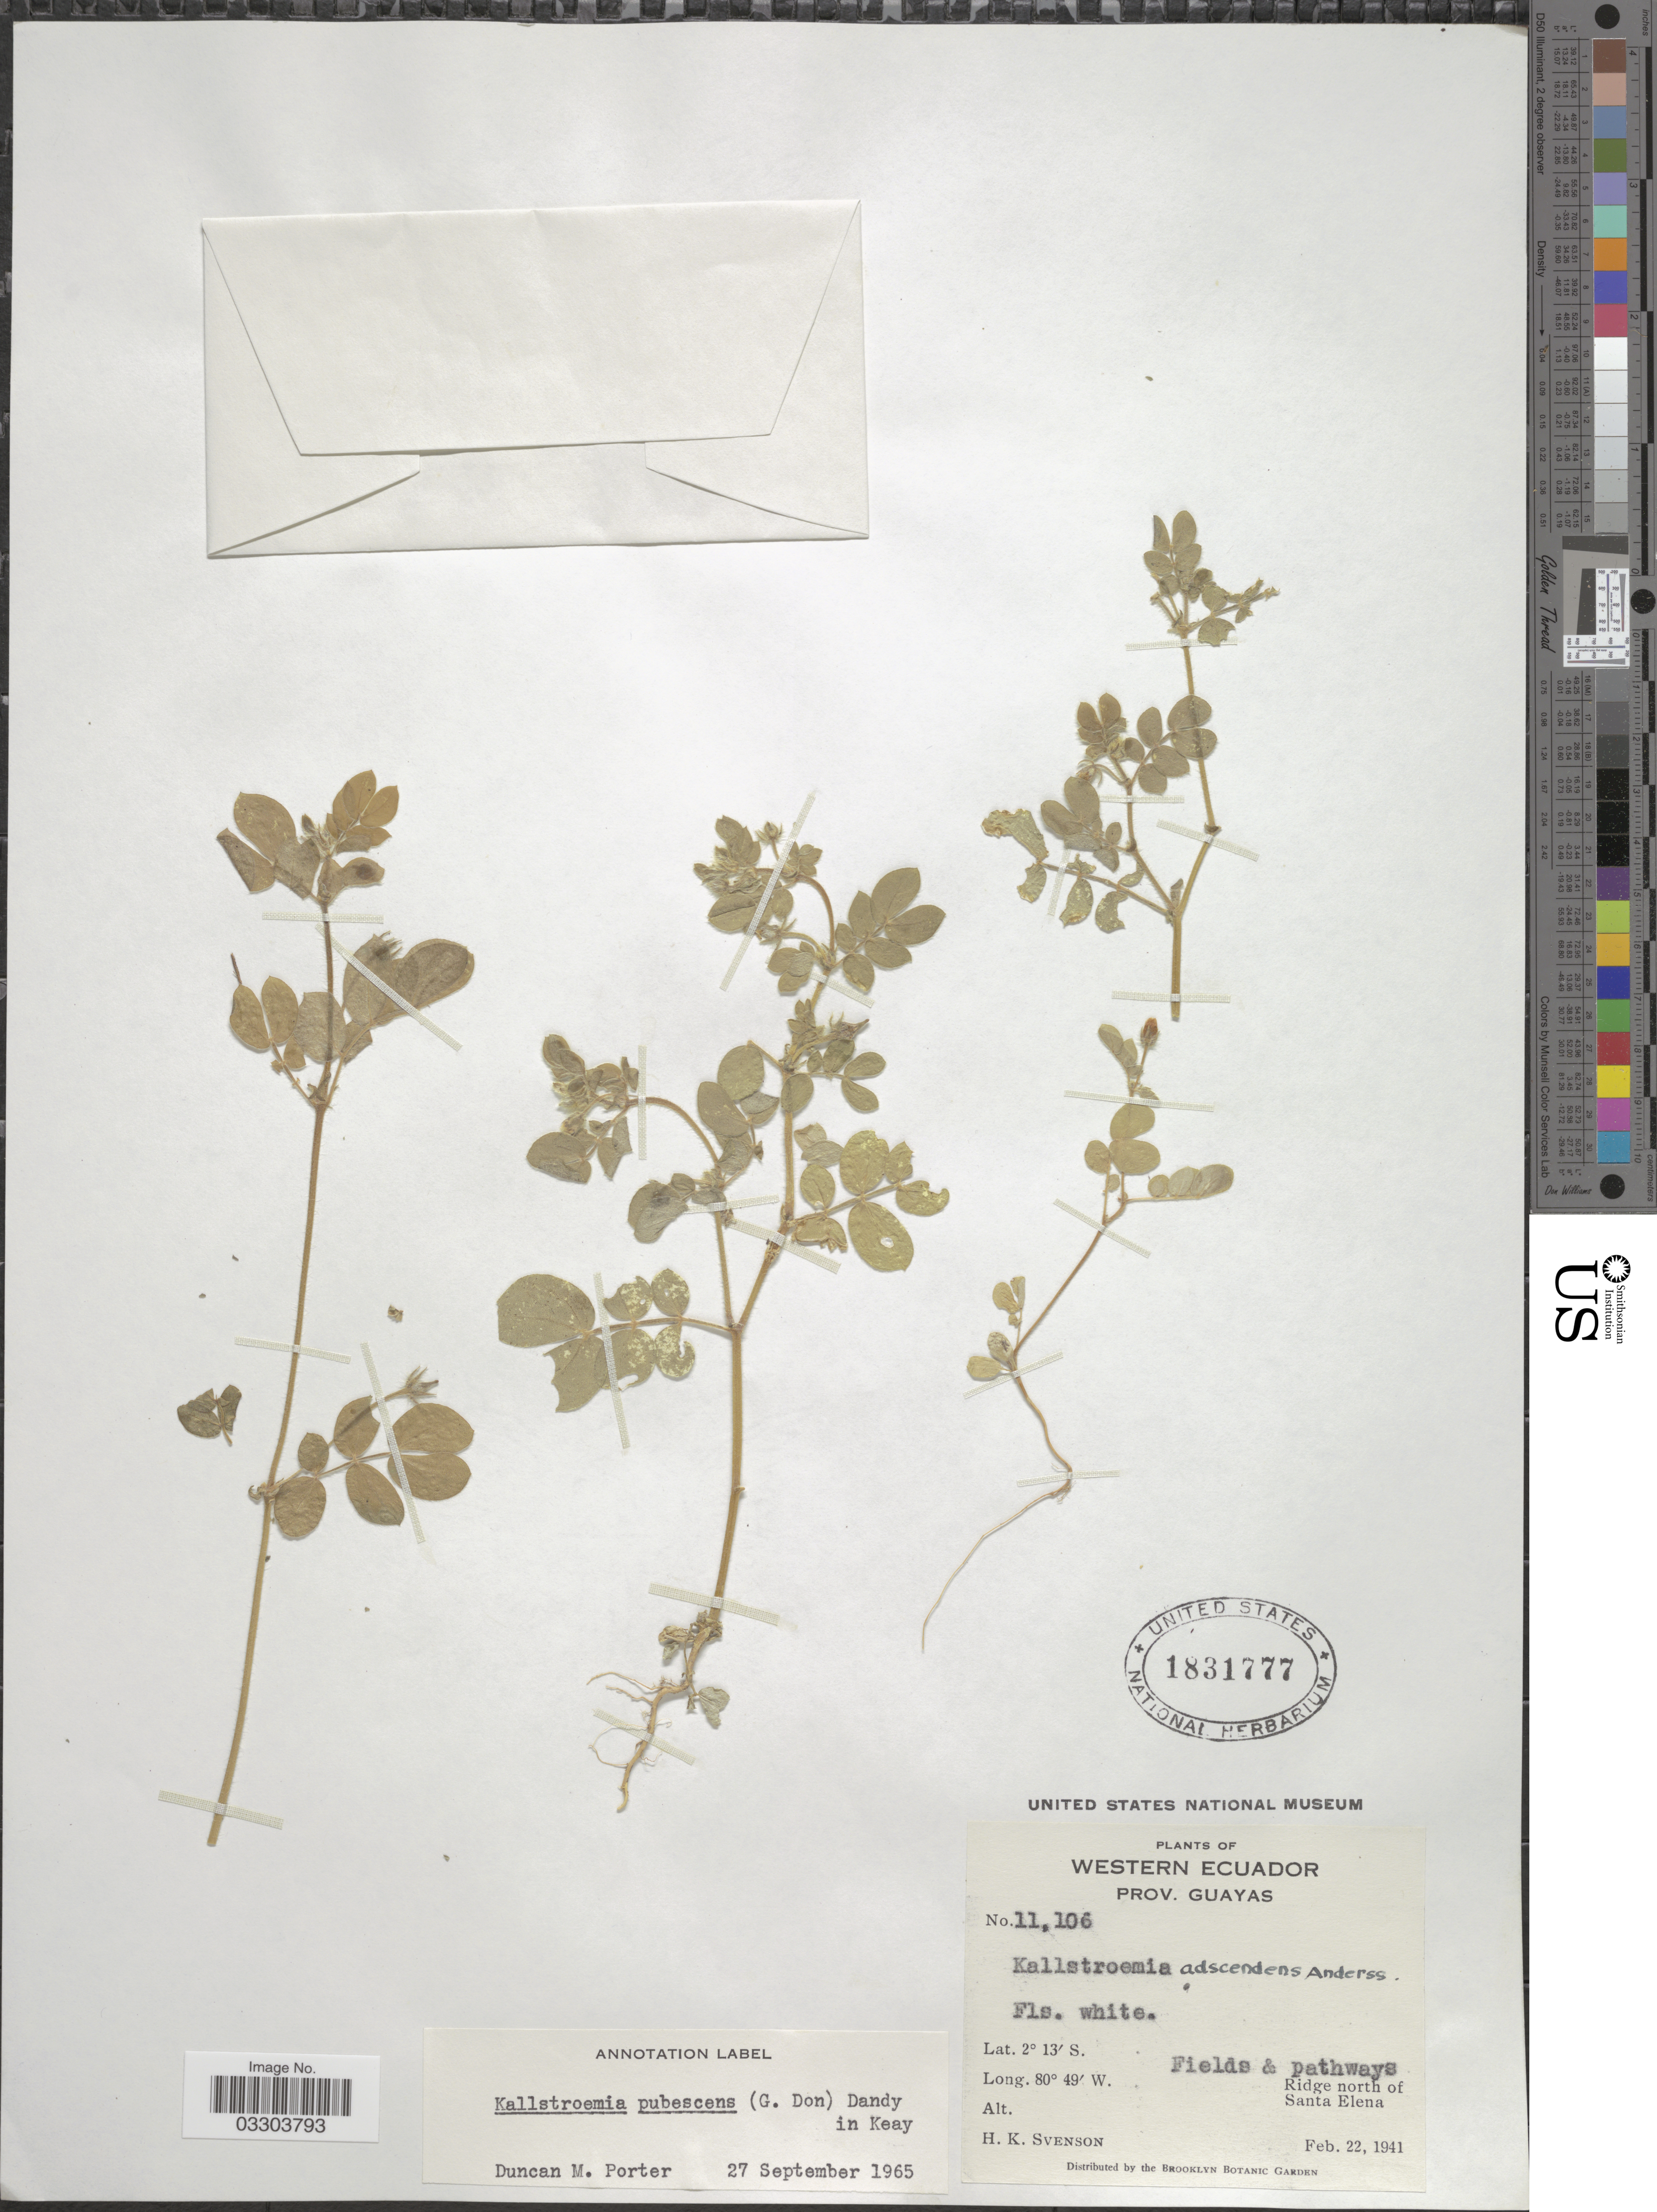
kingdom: Plantae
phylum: Tracheophyta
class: Magnoliopsida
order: Zygophyllales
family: Zygophyllaceae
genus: Kallstroemia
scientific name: Kallstroemia pubescens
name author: (G. Don) Dandy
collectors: H. K. Svenson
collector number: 11106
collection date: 1941-02-22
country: Ecuador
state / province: Guayas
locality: Western Ecuador. Fields & pathways. Ridge north of Santa Elena.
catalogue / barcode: US 1831777